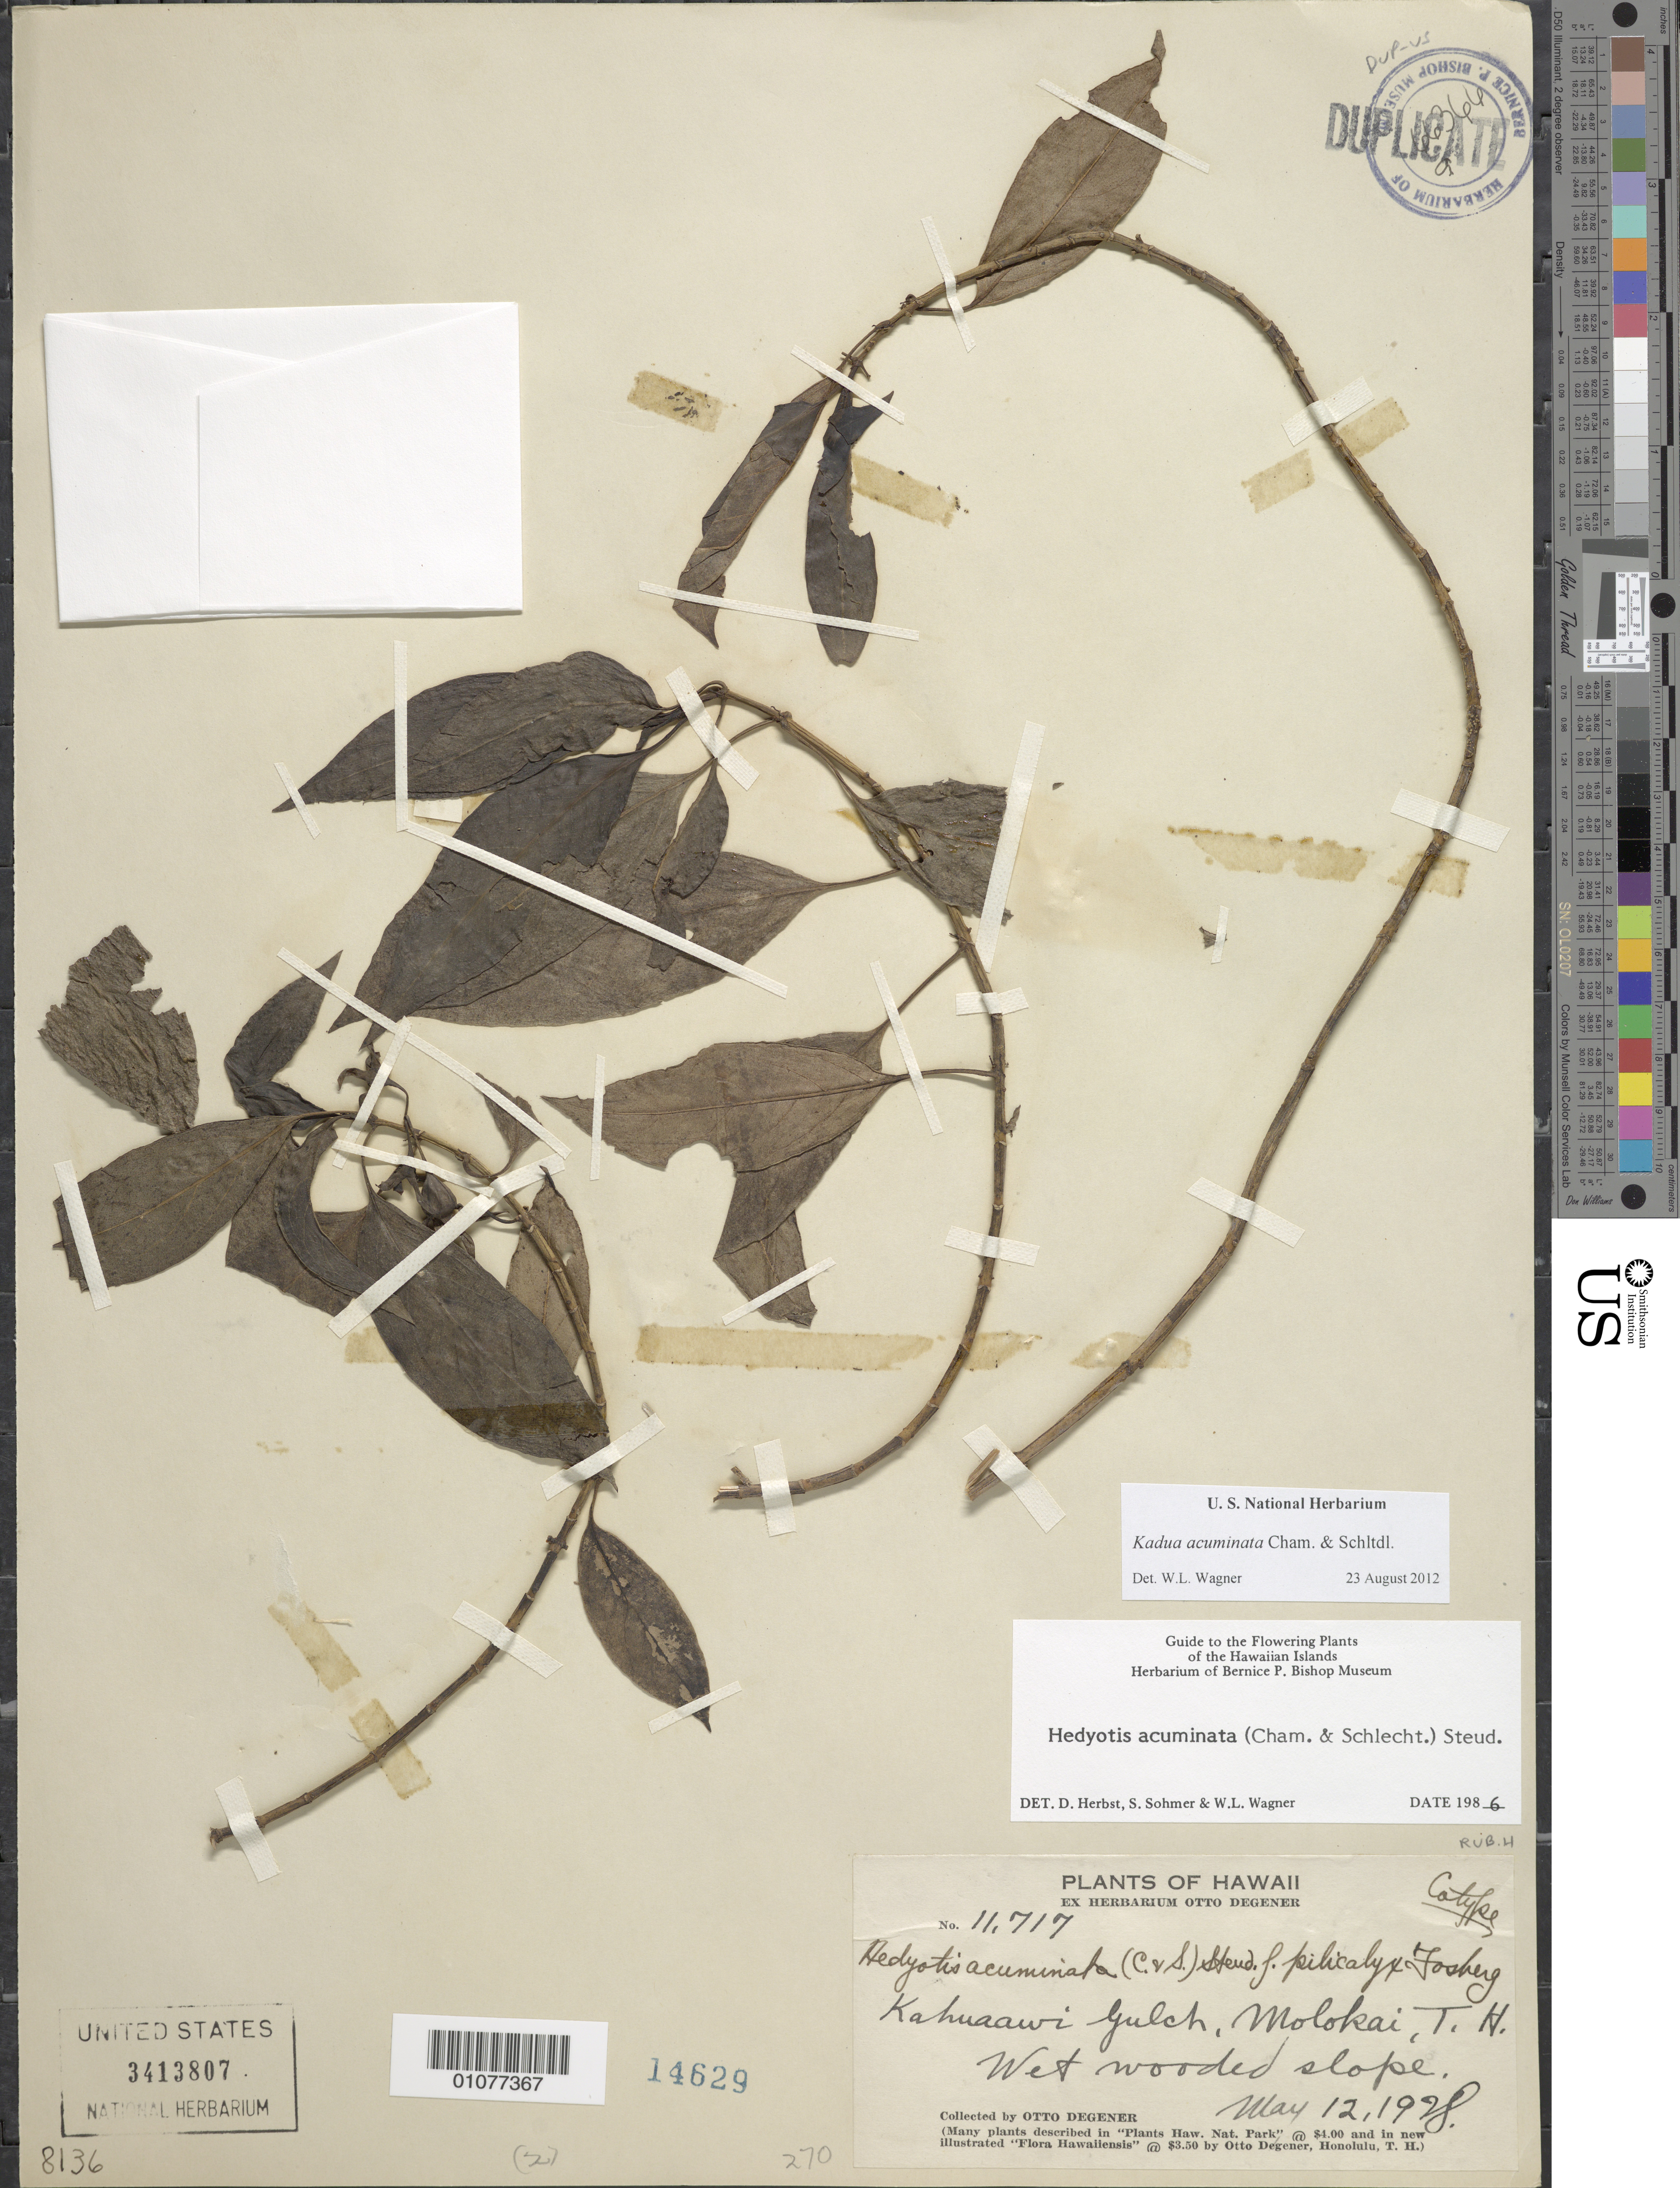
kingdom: Plantae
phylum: Tracheophyta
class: Magnoliopsida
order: Gentianales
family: Rubiaceae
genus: Kadua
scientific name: Kadua acuminata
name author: Cham. & Schltdl.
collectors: O. Degener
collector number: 11717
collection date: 1928-05-12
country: United States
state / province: Hawaii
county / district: Maui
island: Moloka'i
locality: Kahuaawi Gulch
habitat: wet wooded slope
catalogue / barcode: US 3413807